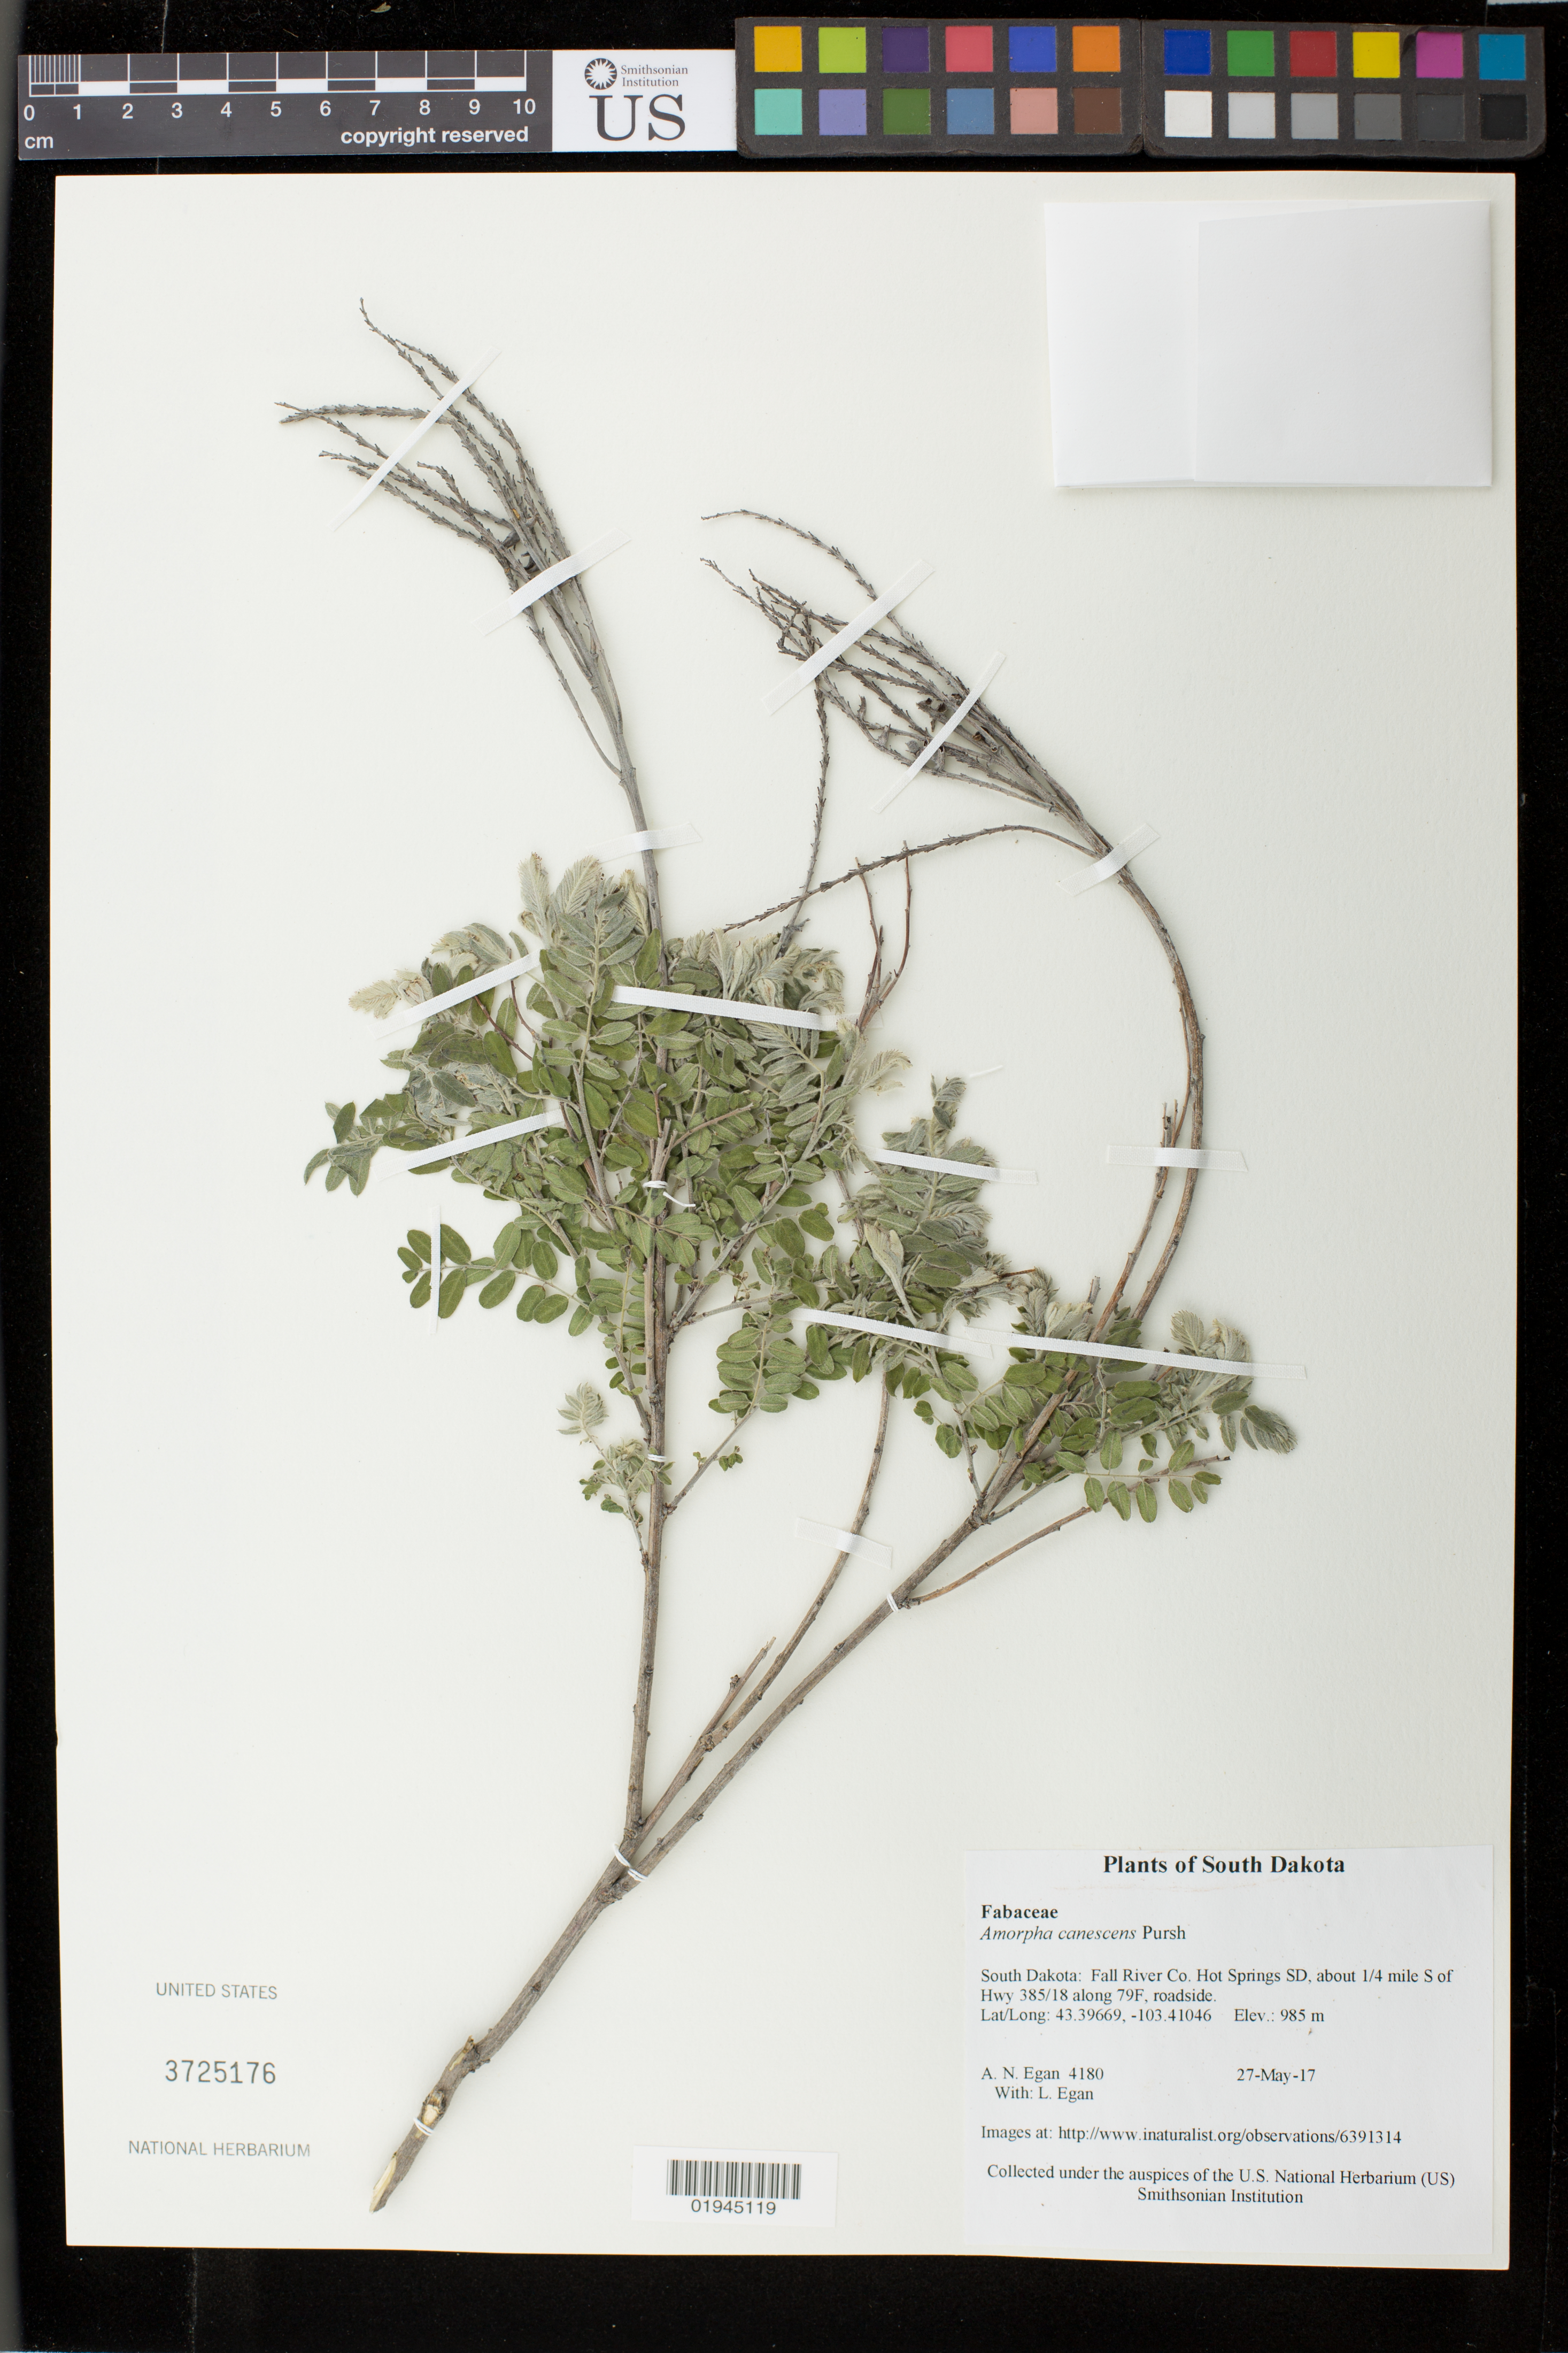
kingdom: Plantae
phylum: Tracheophyta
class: Magnoliopsida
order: Fabales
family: Fabaceae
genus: Amorpha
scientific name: Amorpha canescens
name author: Pursh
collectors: A. N. Egan & L. Egan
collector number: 4180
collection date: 2017-05-27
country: United States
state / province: South Dakota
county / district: Fall River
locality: Hot Springs SD, about 1/4 mile S of Hwy 385/18 along 79F, roadside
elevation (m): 985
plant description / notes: http://www.inaturalist.org/observations/6391314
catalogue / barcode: US 3725176